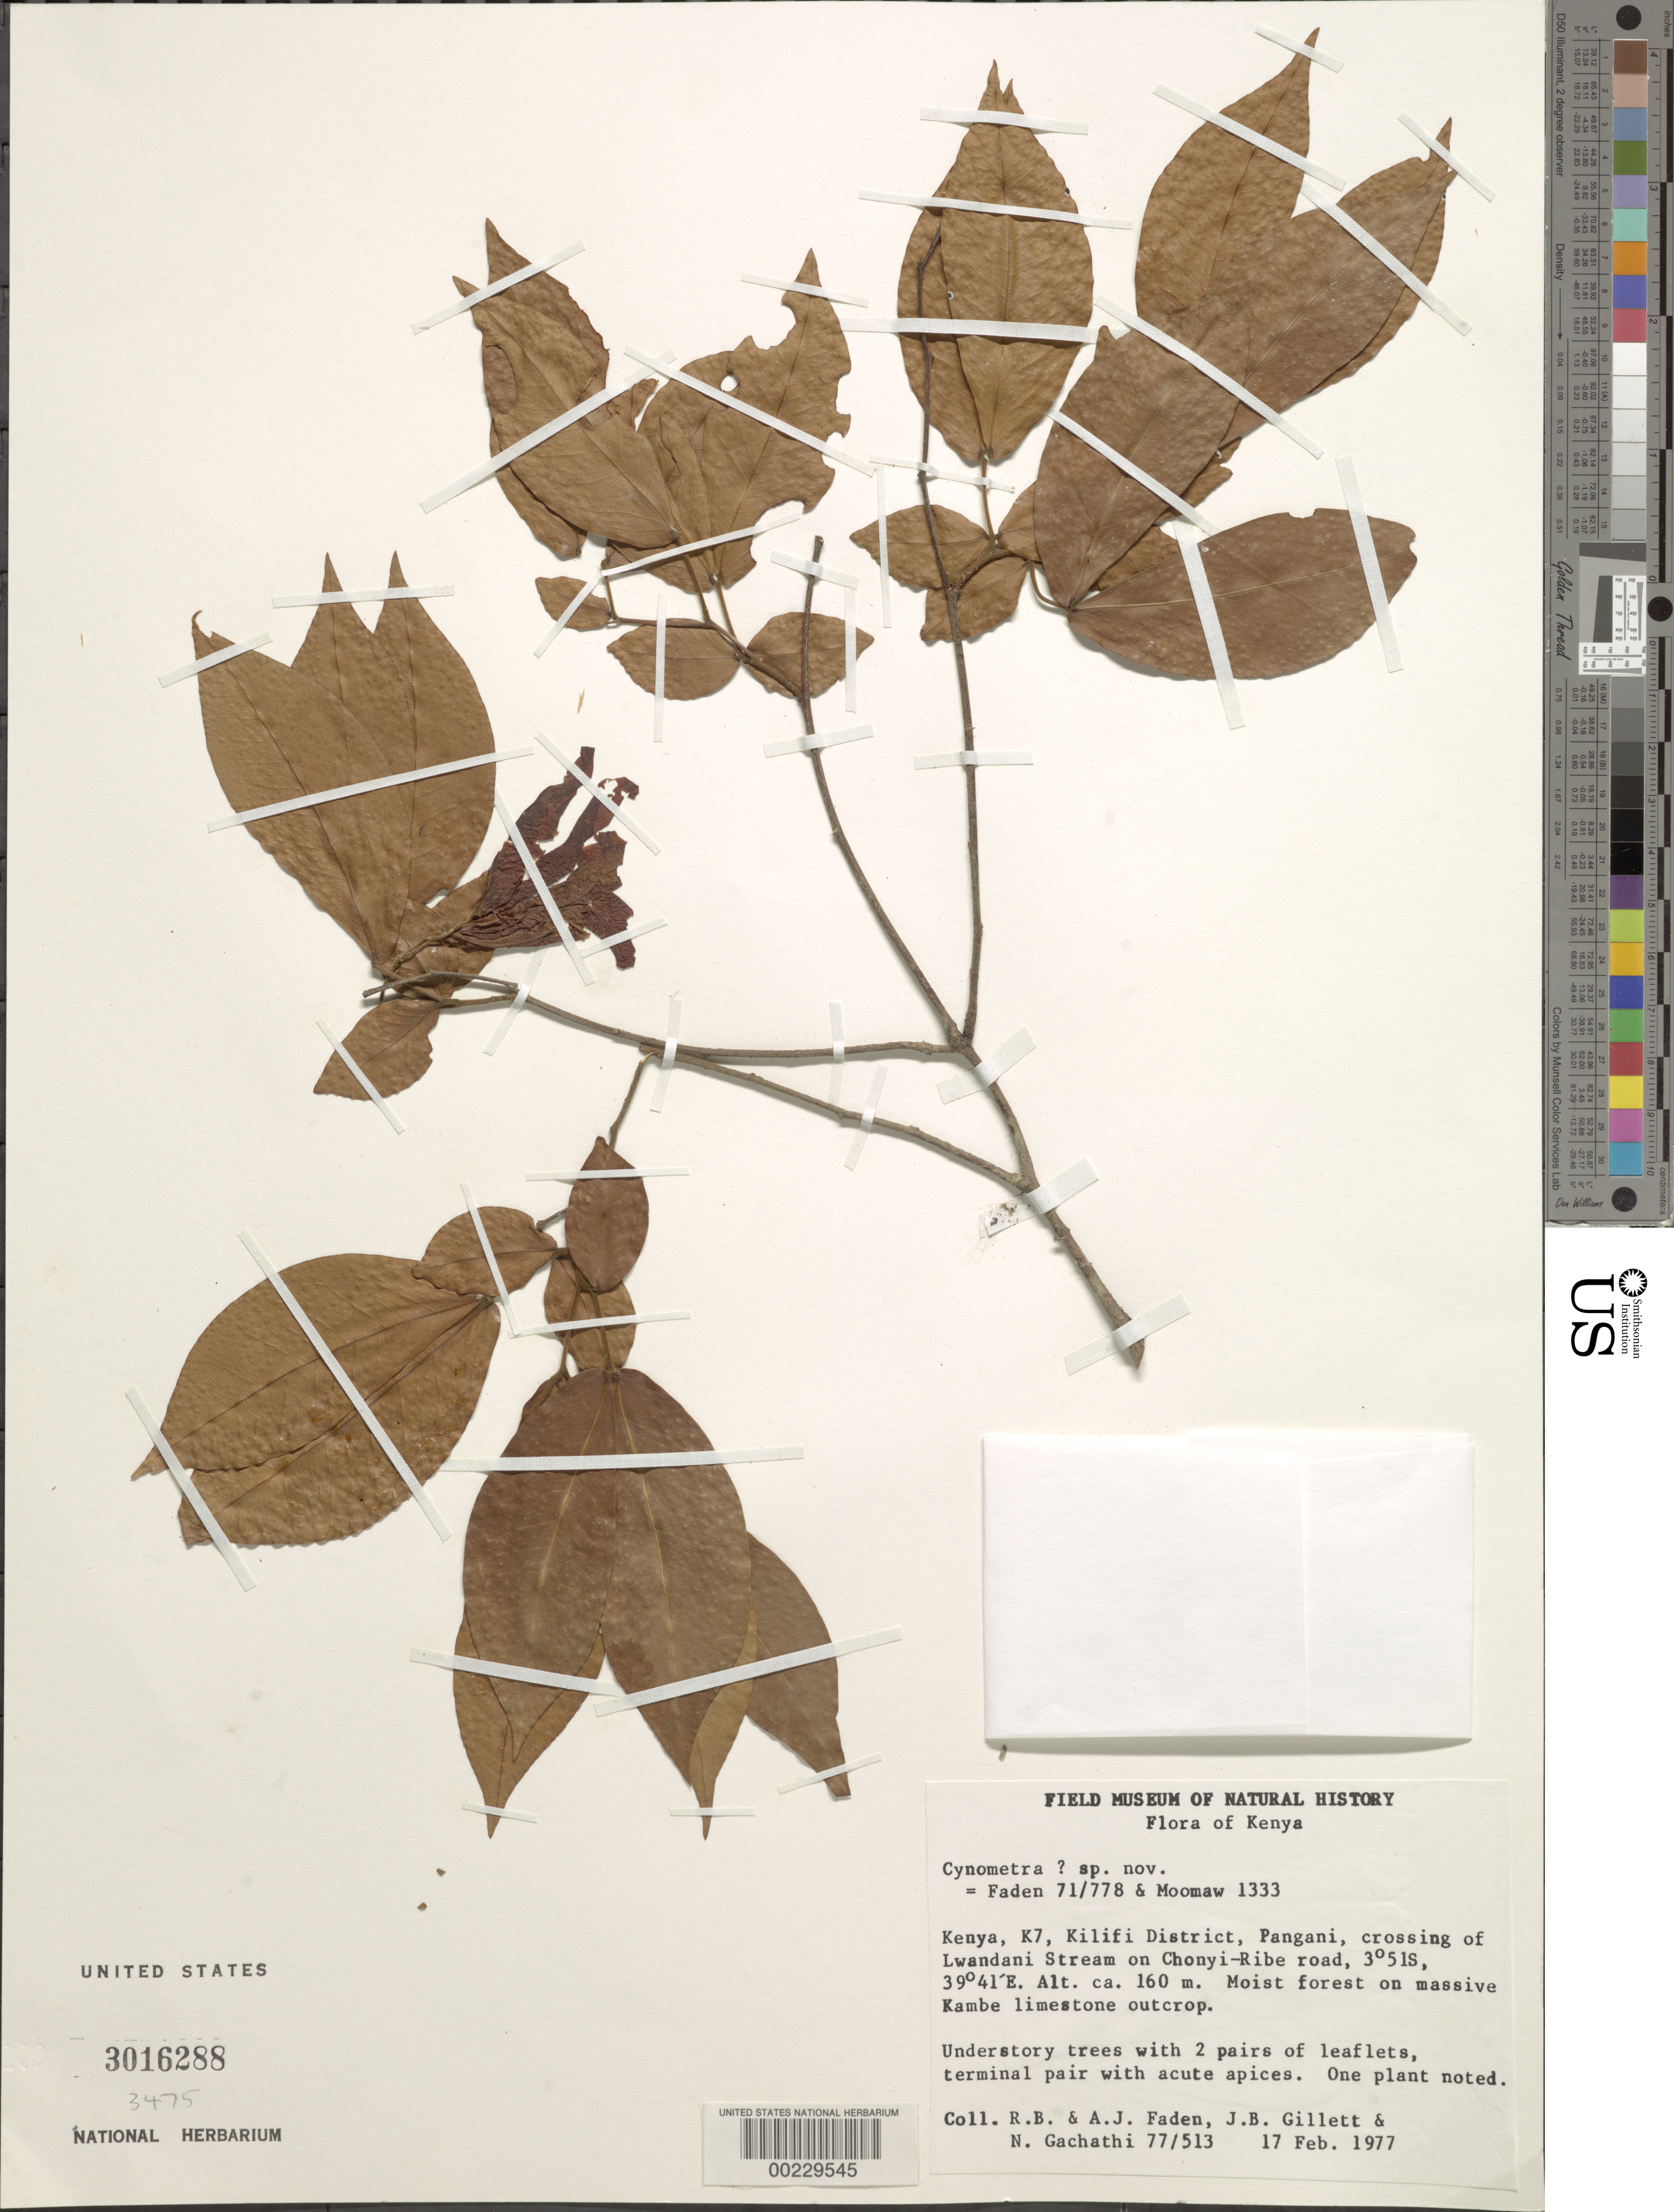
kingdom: Plantae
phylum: Tracheophyta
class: Magnoliopsida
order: Fabales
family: Fabaceae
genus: Cynometra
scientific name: Cynometra sp.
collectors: R. B. Faden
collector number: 77/513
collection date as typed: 17 Feb 1977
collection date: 1977-02-17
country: Kenya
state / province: Kilifi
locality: Pangani, crossing of lwandani stream on chonyi-ribe road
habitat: Moist forest on massive kambe limestone outcrop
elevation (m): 160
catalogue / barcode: US 3016288